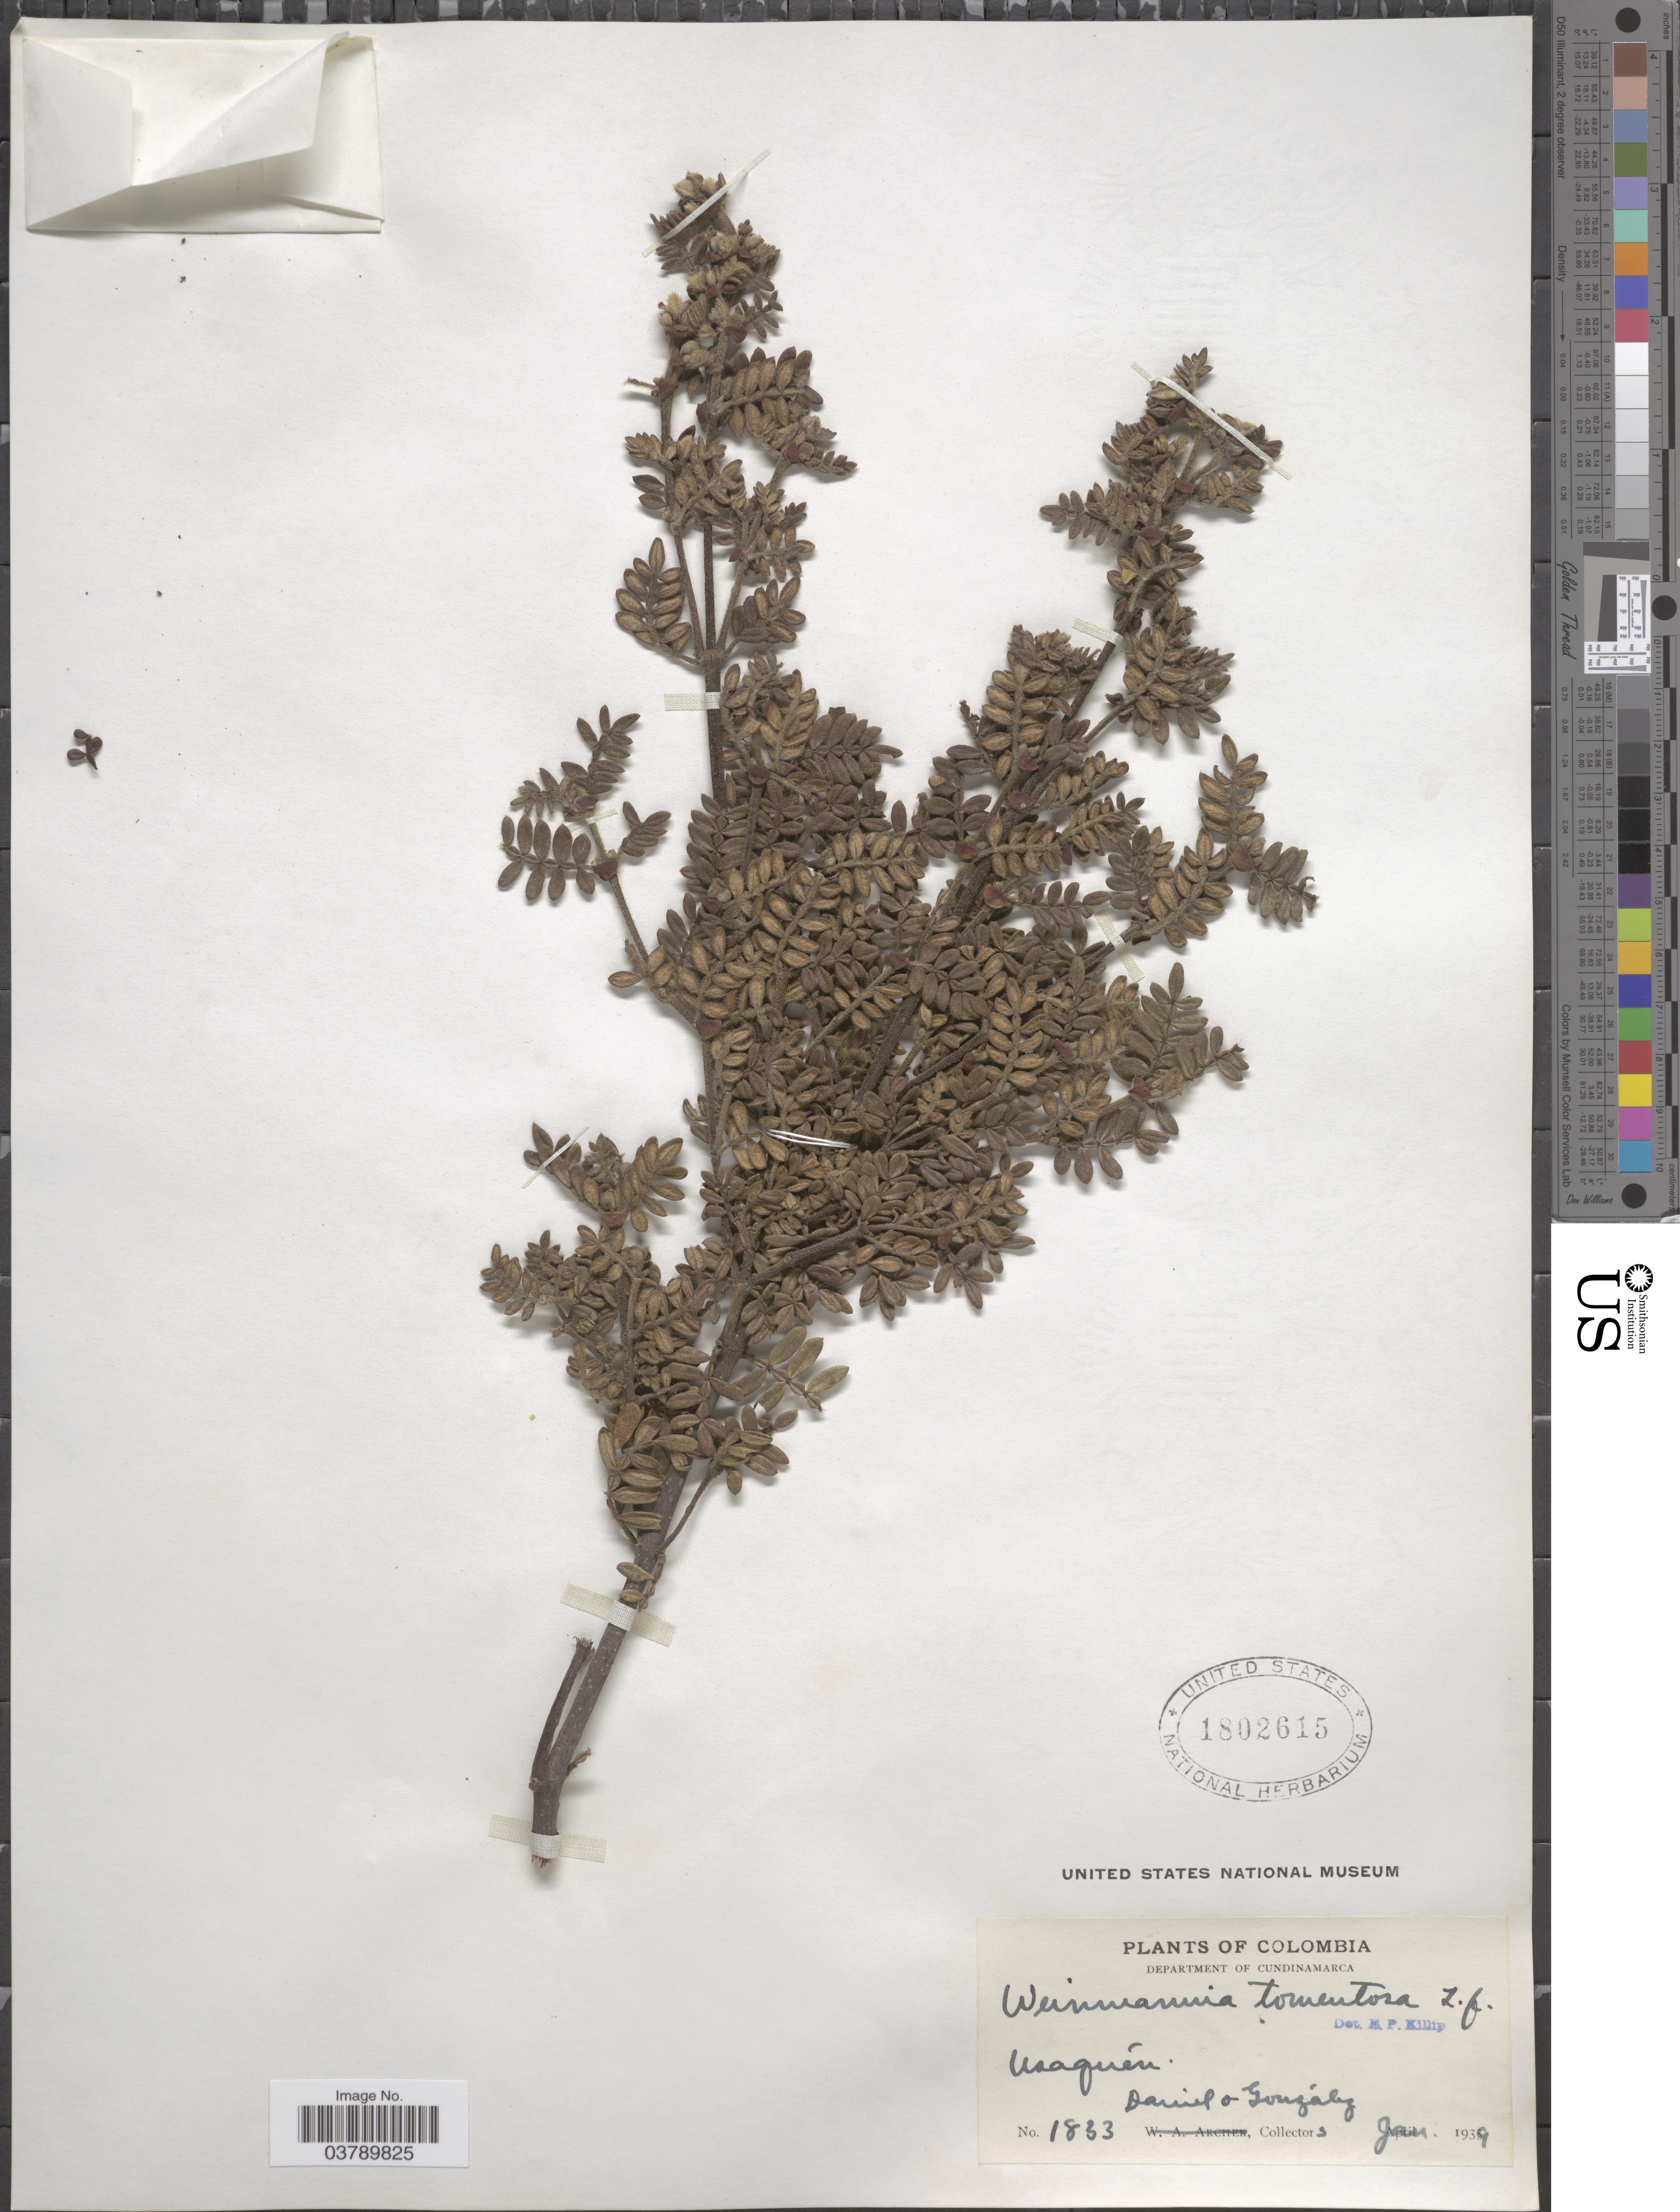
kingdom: Plantae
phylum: Tracheophyta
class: Magnoliopsida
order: Oxalidales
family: Cunoniaceae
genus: Weinmannia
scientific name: Weinmannia tomentosa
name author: L.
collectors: -. Daniel & -. González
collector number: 1833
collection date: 1939-01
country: Colombia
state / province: Cundinamarca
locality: Department of Cundinamarca. Usaquén.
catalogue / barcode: US 1802615